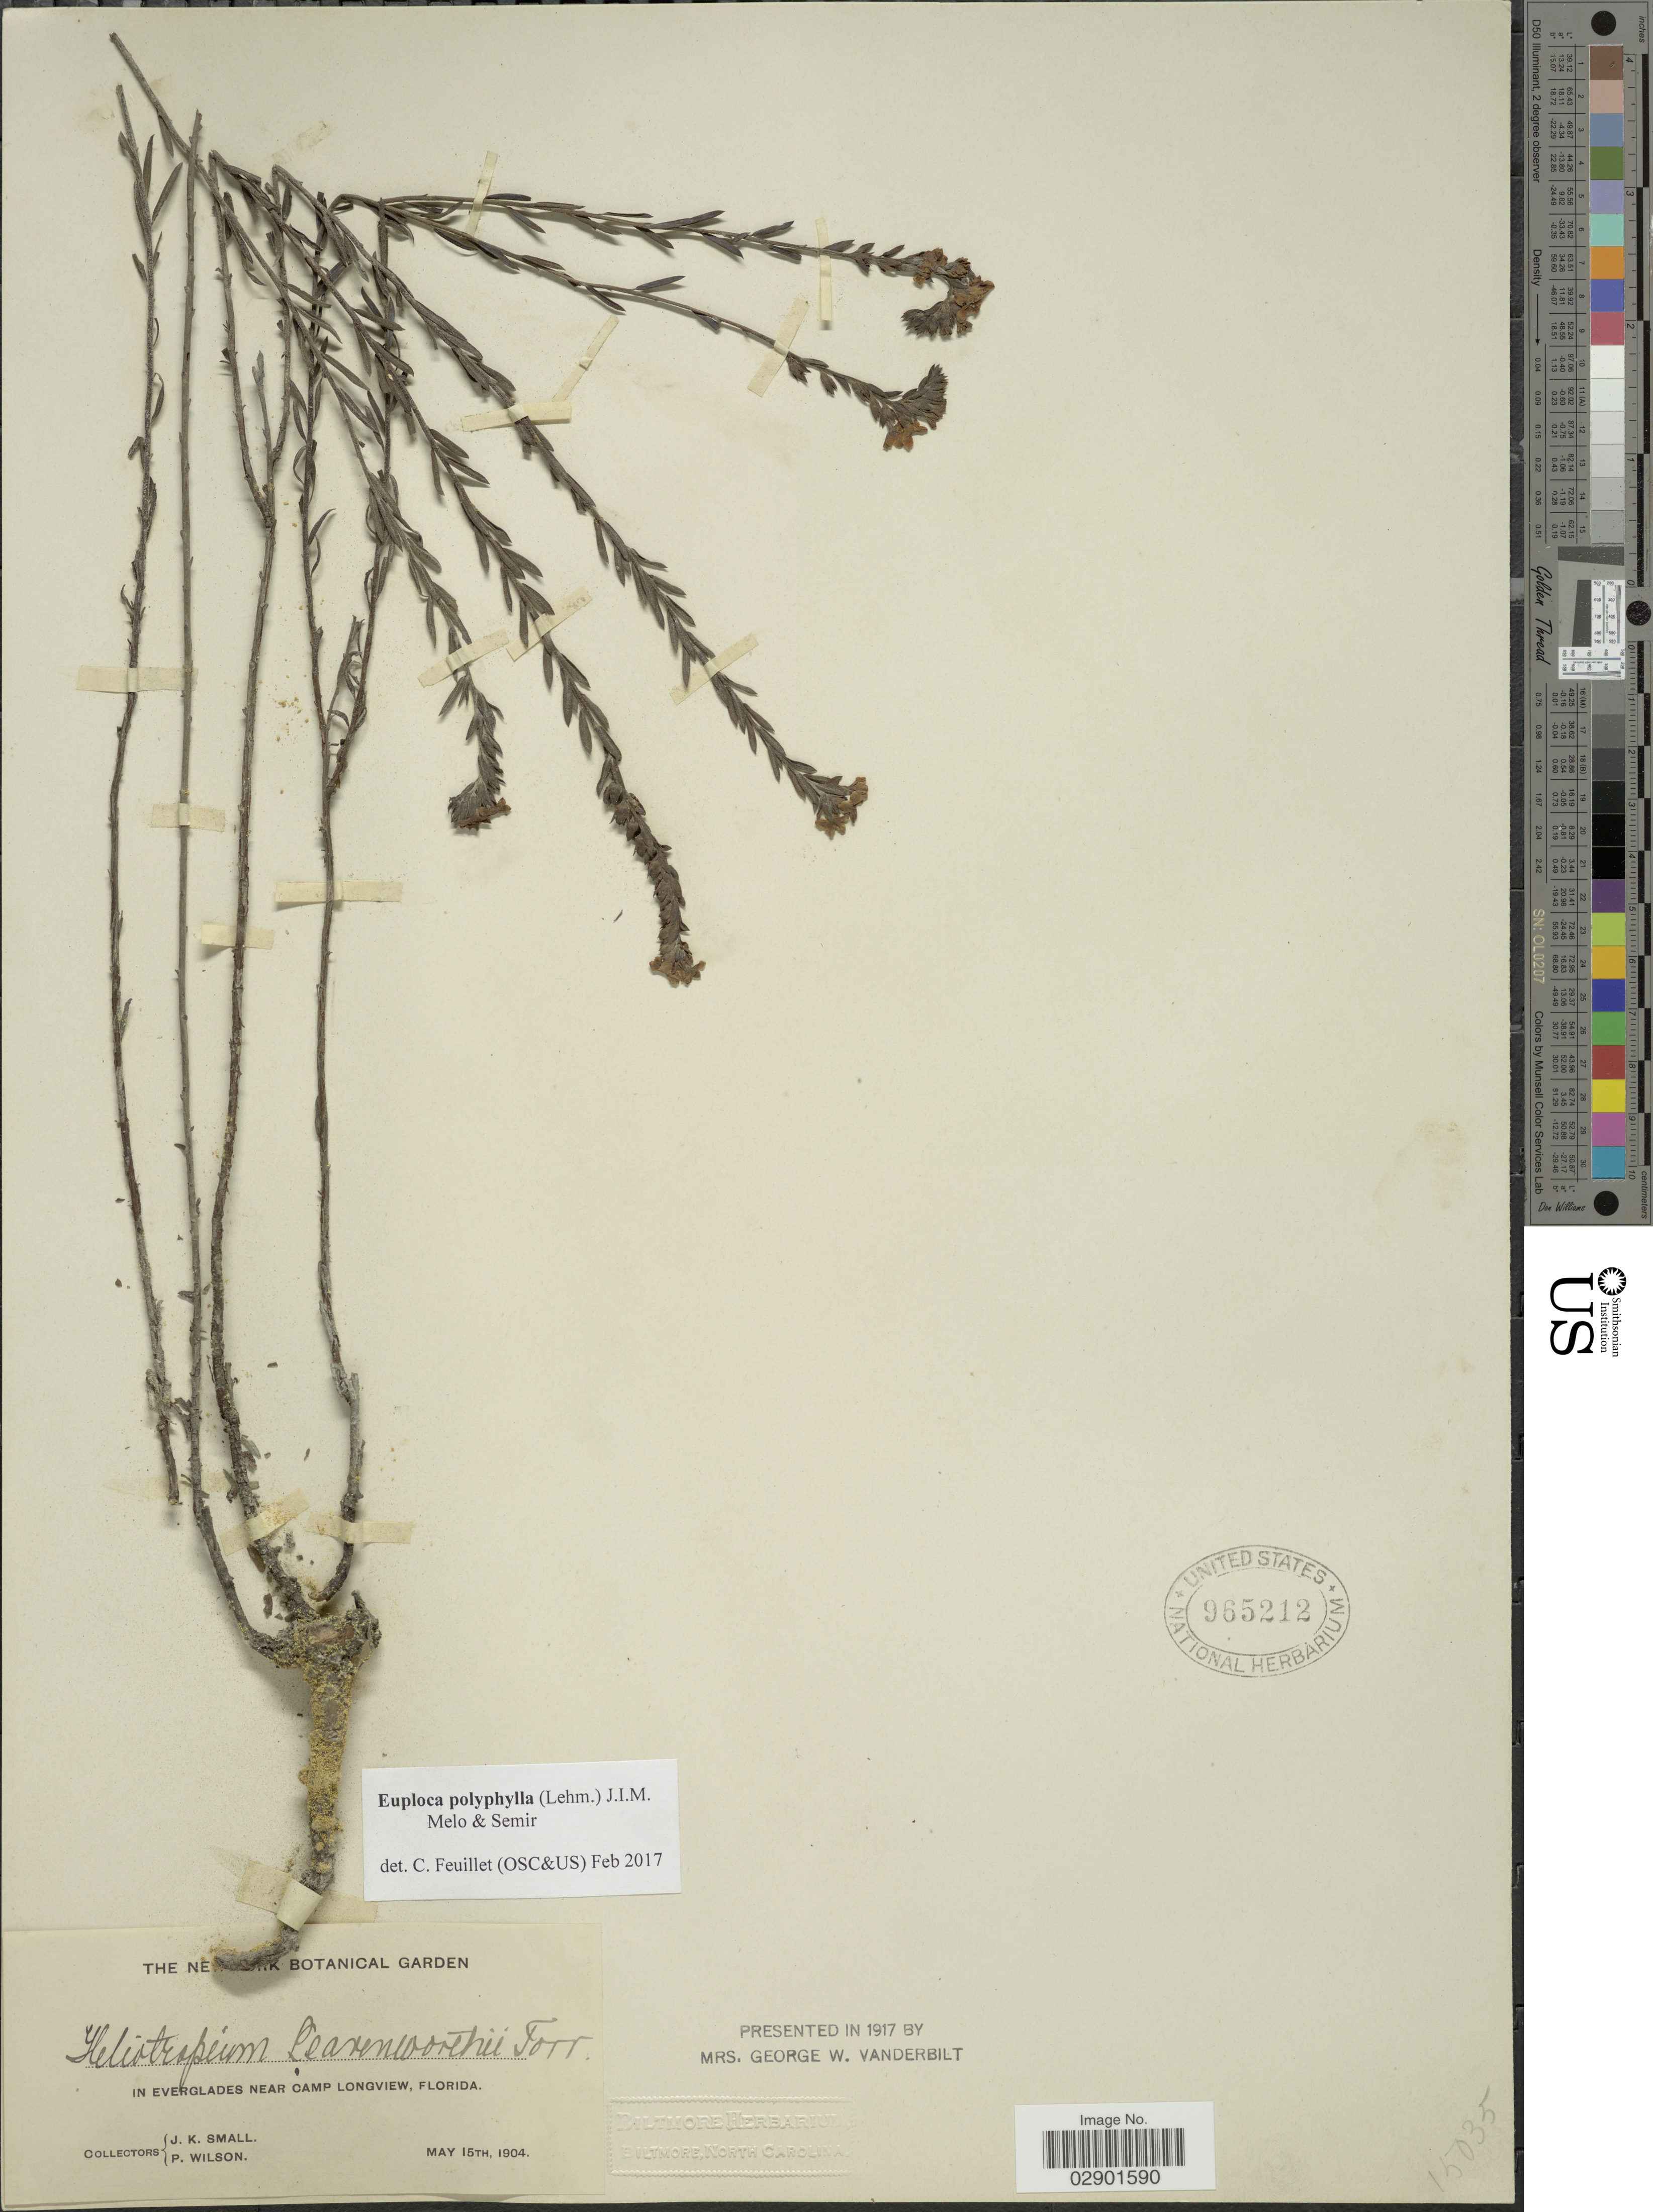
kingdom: Plantae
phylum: Tracheophyta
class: Magnoliopsida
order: Boraginales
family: Heliotropiaceae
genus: Euploca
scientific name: Euploca polyphylla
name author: (Lehm.) J.I.M. Melo & Semir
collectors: J. K. Small & P. Wilson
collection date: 1904-05-15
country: United States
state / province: Florida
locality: In Everglades near Camp Longview.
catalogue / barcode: US 965212